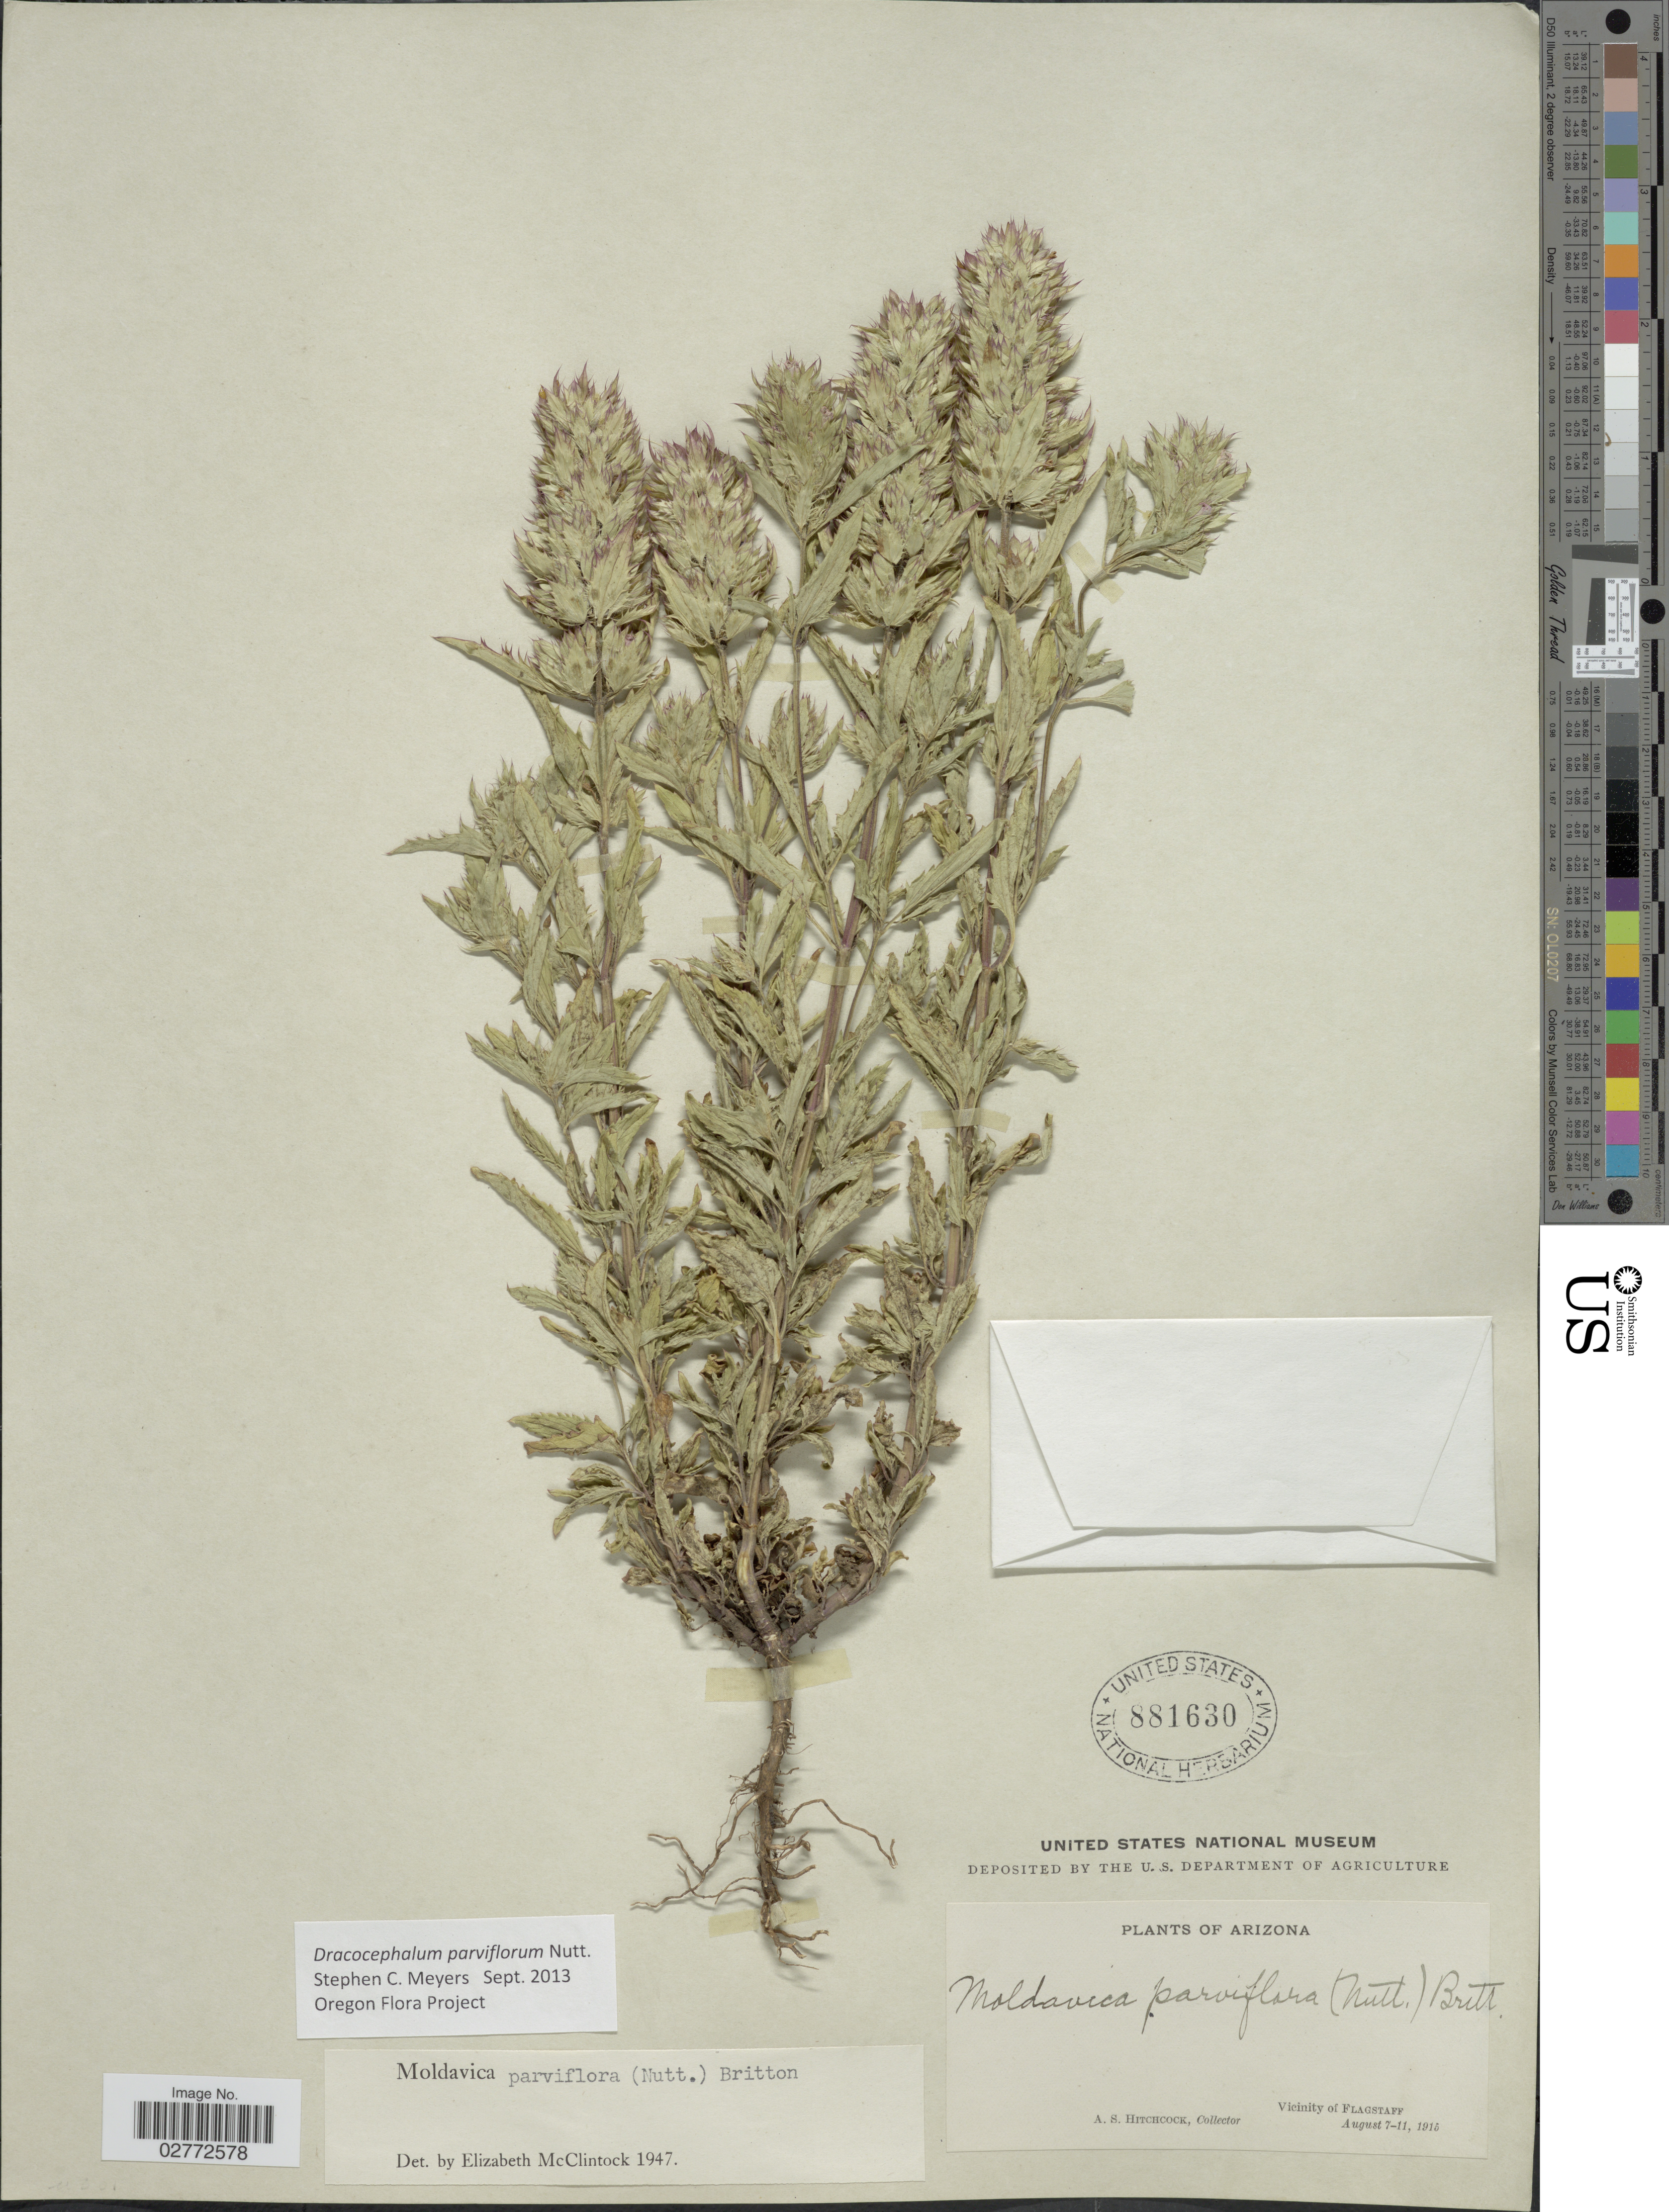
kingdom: Plantae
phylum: Tracheophyta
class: Magnoliopsida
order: Lamiales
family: Lamiaceae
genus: Dracocephalum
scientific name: Dracocephalum parviflorum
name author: Nutt.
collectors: A. S. Hitchcock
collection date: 1915-08-07/1915-08-11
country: United States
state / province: Arizona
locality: Vicinity of Flagstaff.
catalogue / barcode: US 881630